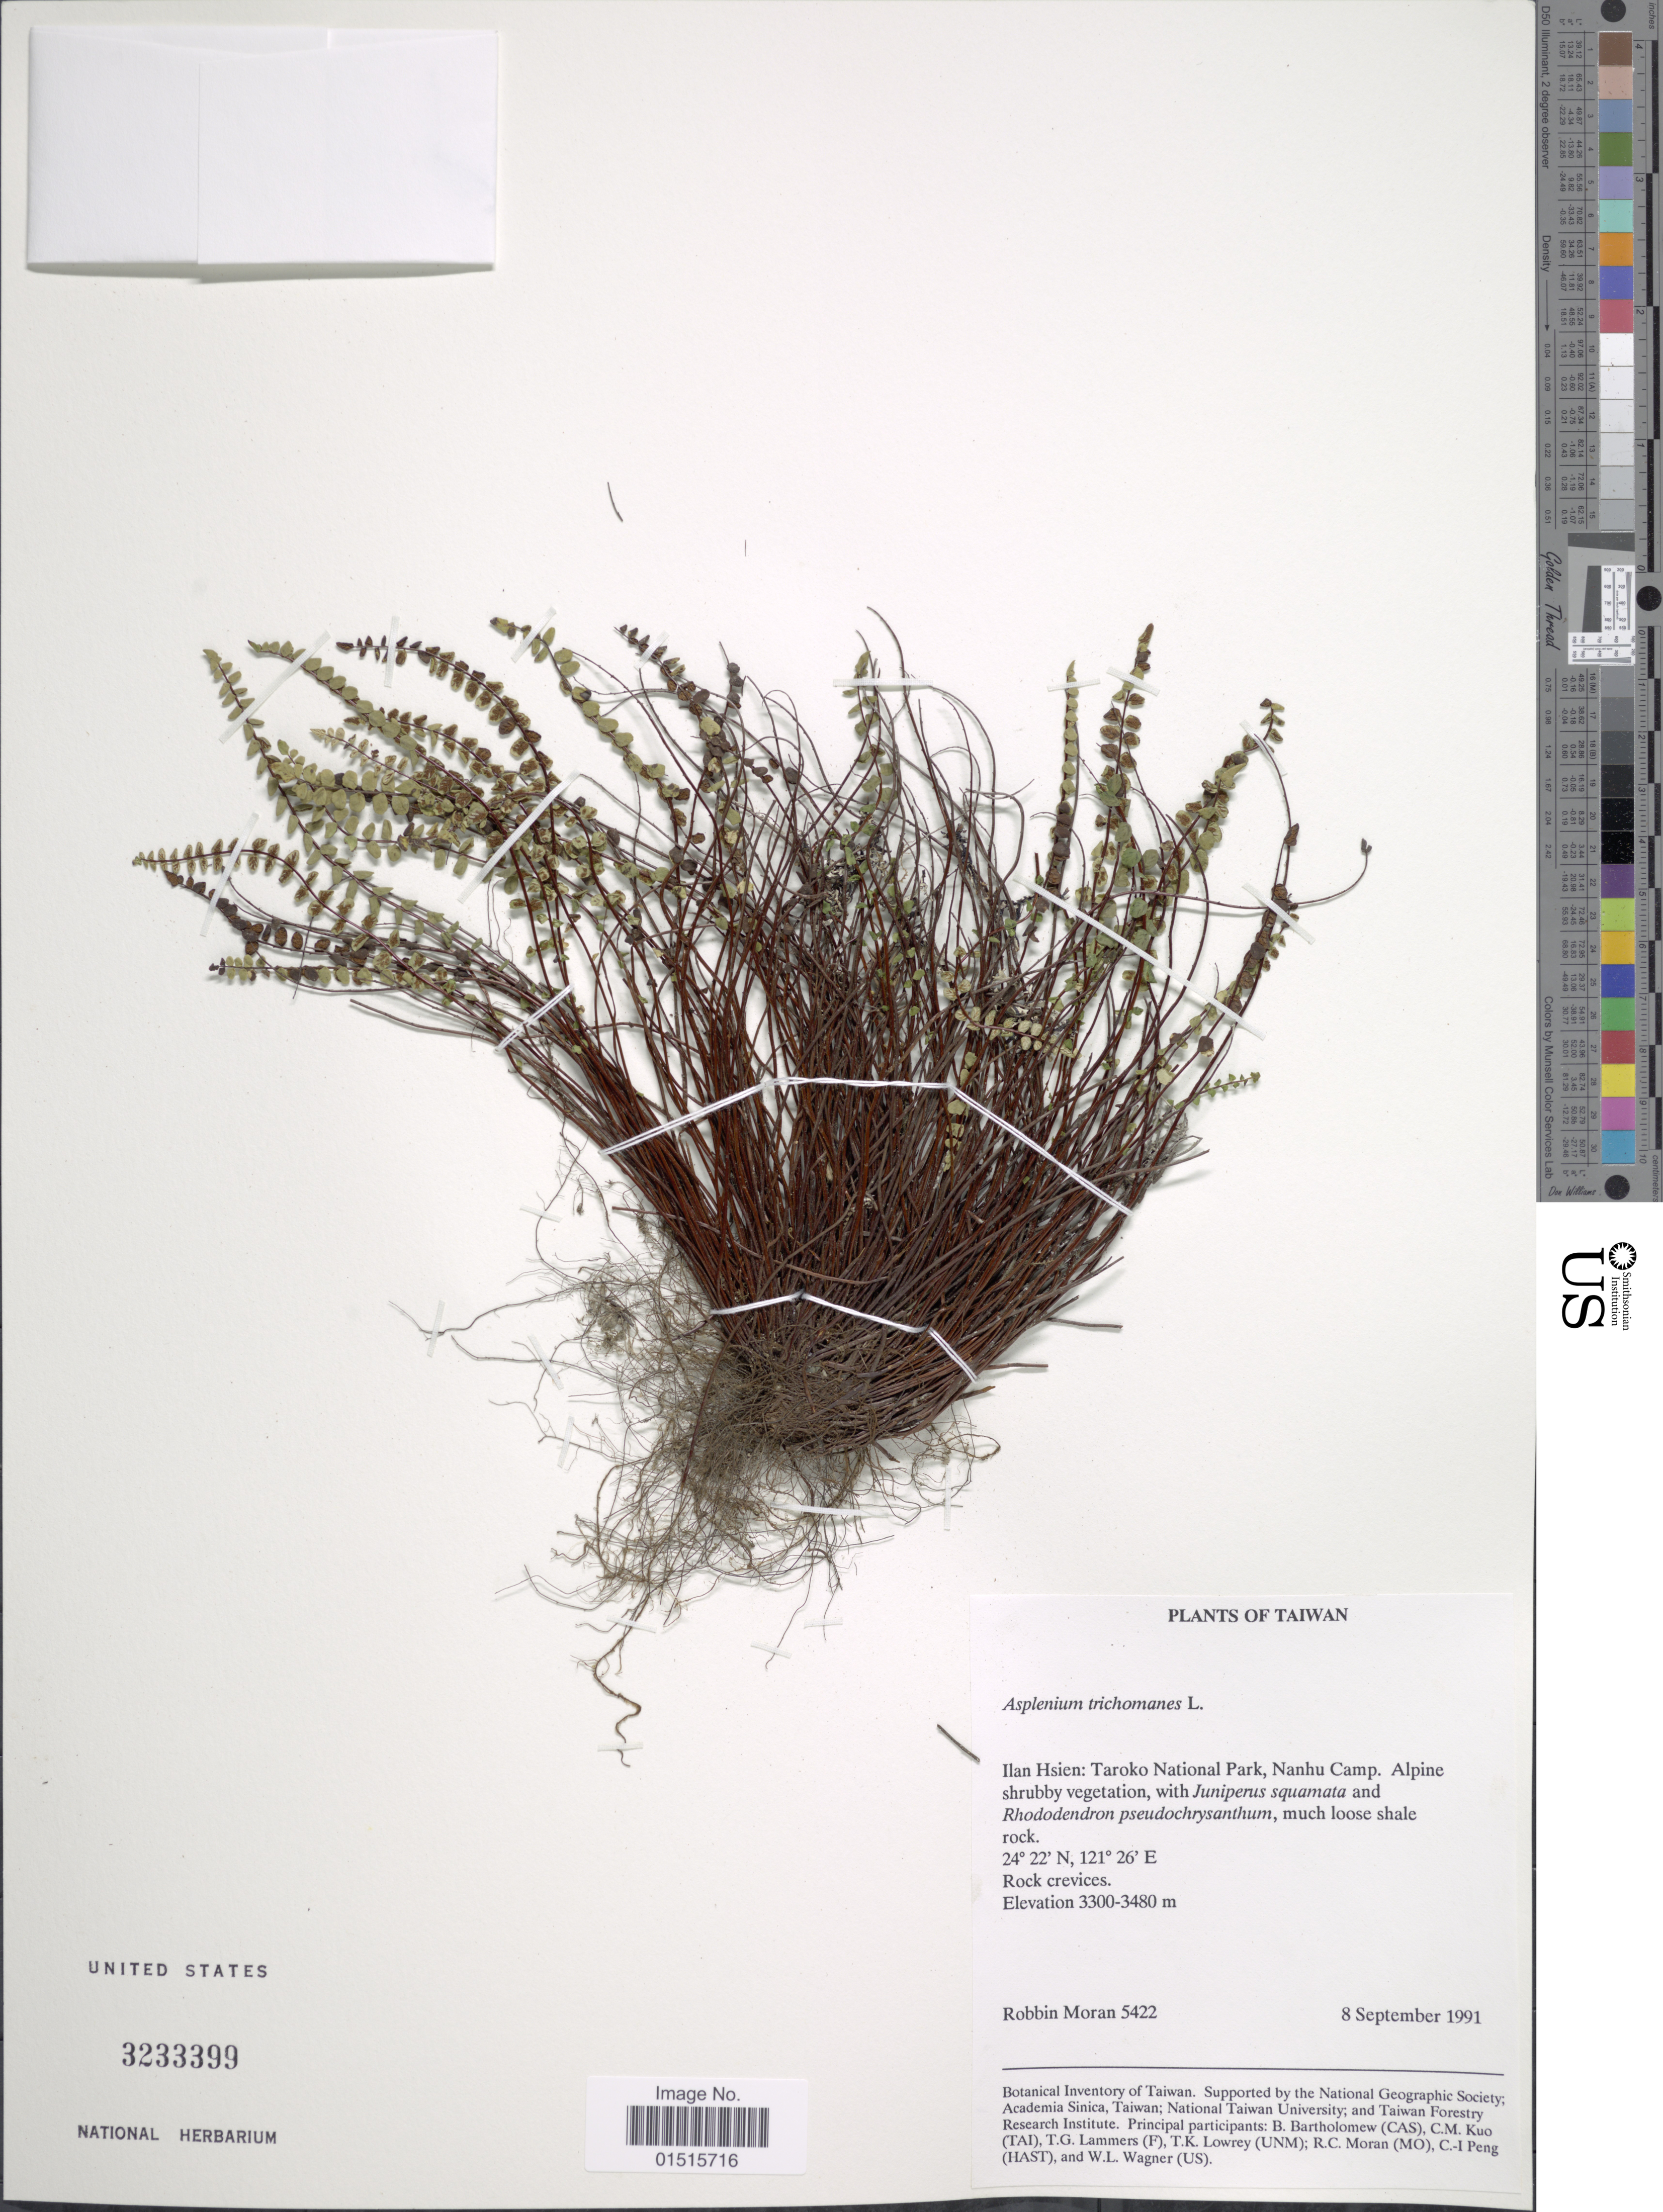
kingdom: Plantae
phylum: Tracheophyta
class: Polypodiopsida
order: Polypodiales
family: Aspleniaceae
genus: Asplenium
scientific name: Asplenium trichomanes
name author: L.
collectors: R. C. Moran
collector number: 5422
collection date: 1991-09-08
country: Taiwan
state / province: Ilan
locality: Ilan Hsien: Taroko National Park, Nanhu Camp. Alpine shrubby vegetation., rock crevices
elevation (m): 3300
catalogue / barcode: US 3233399